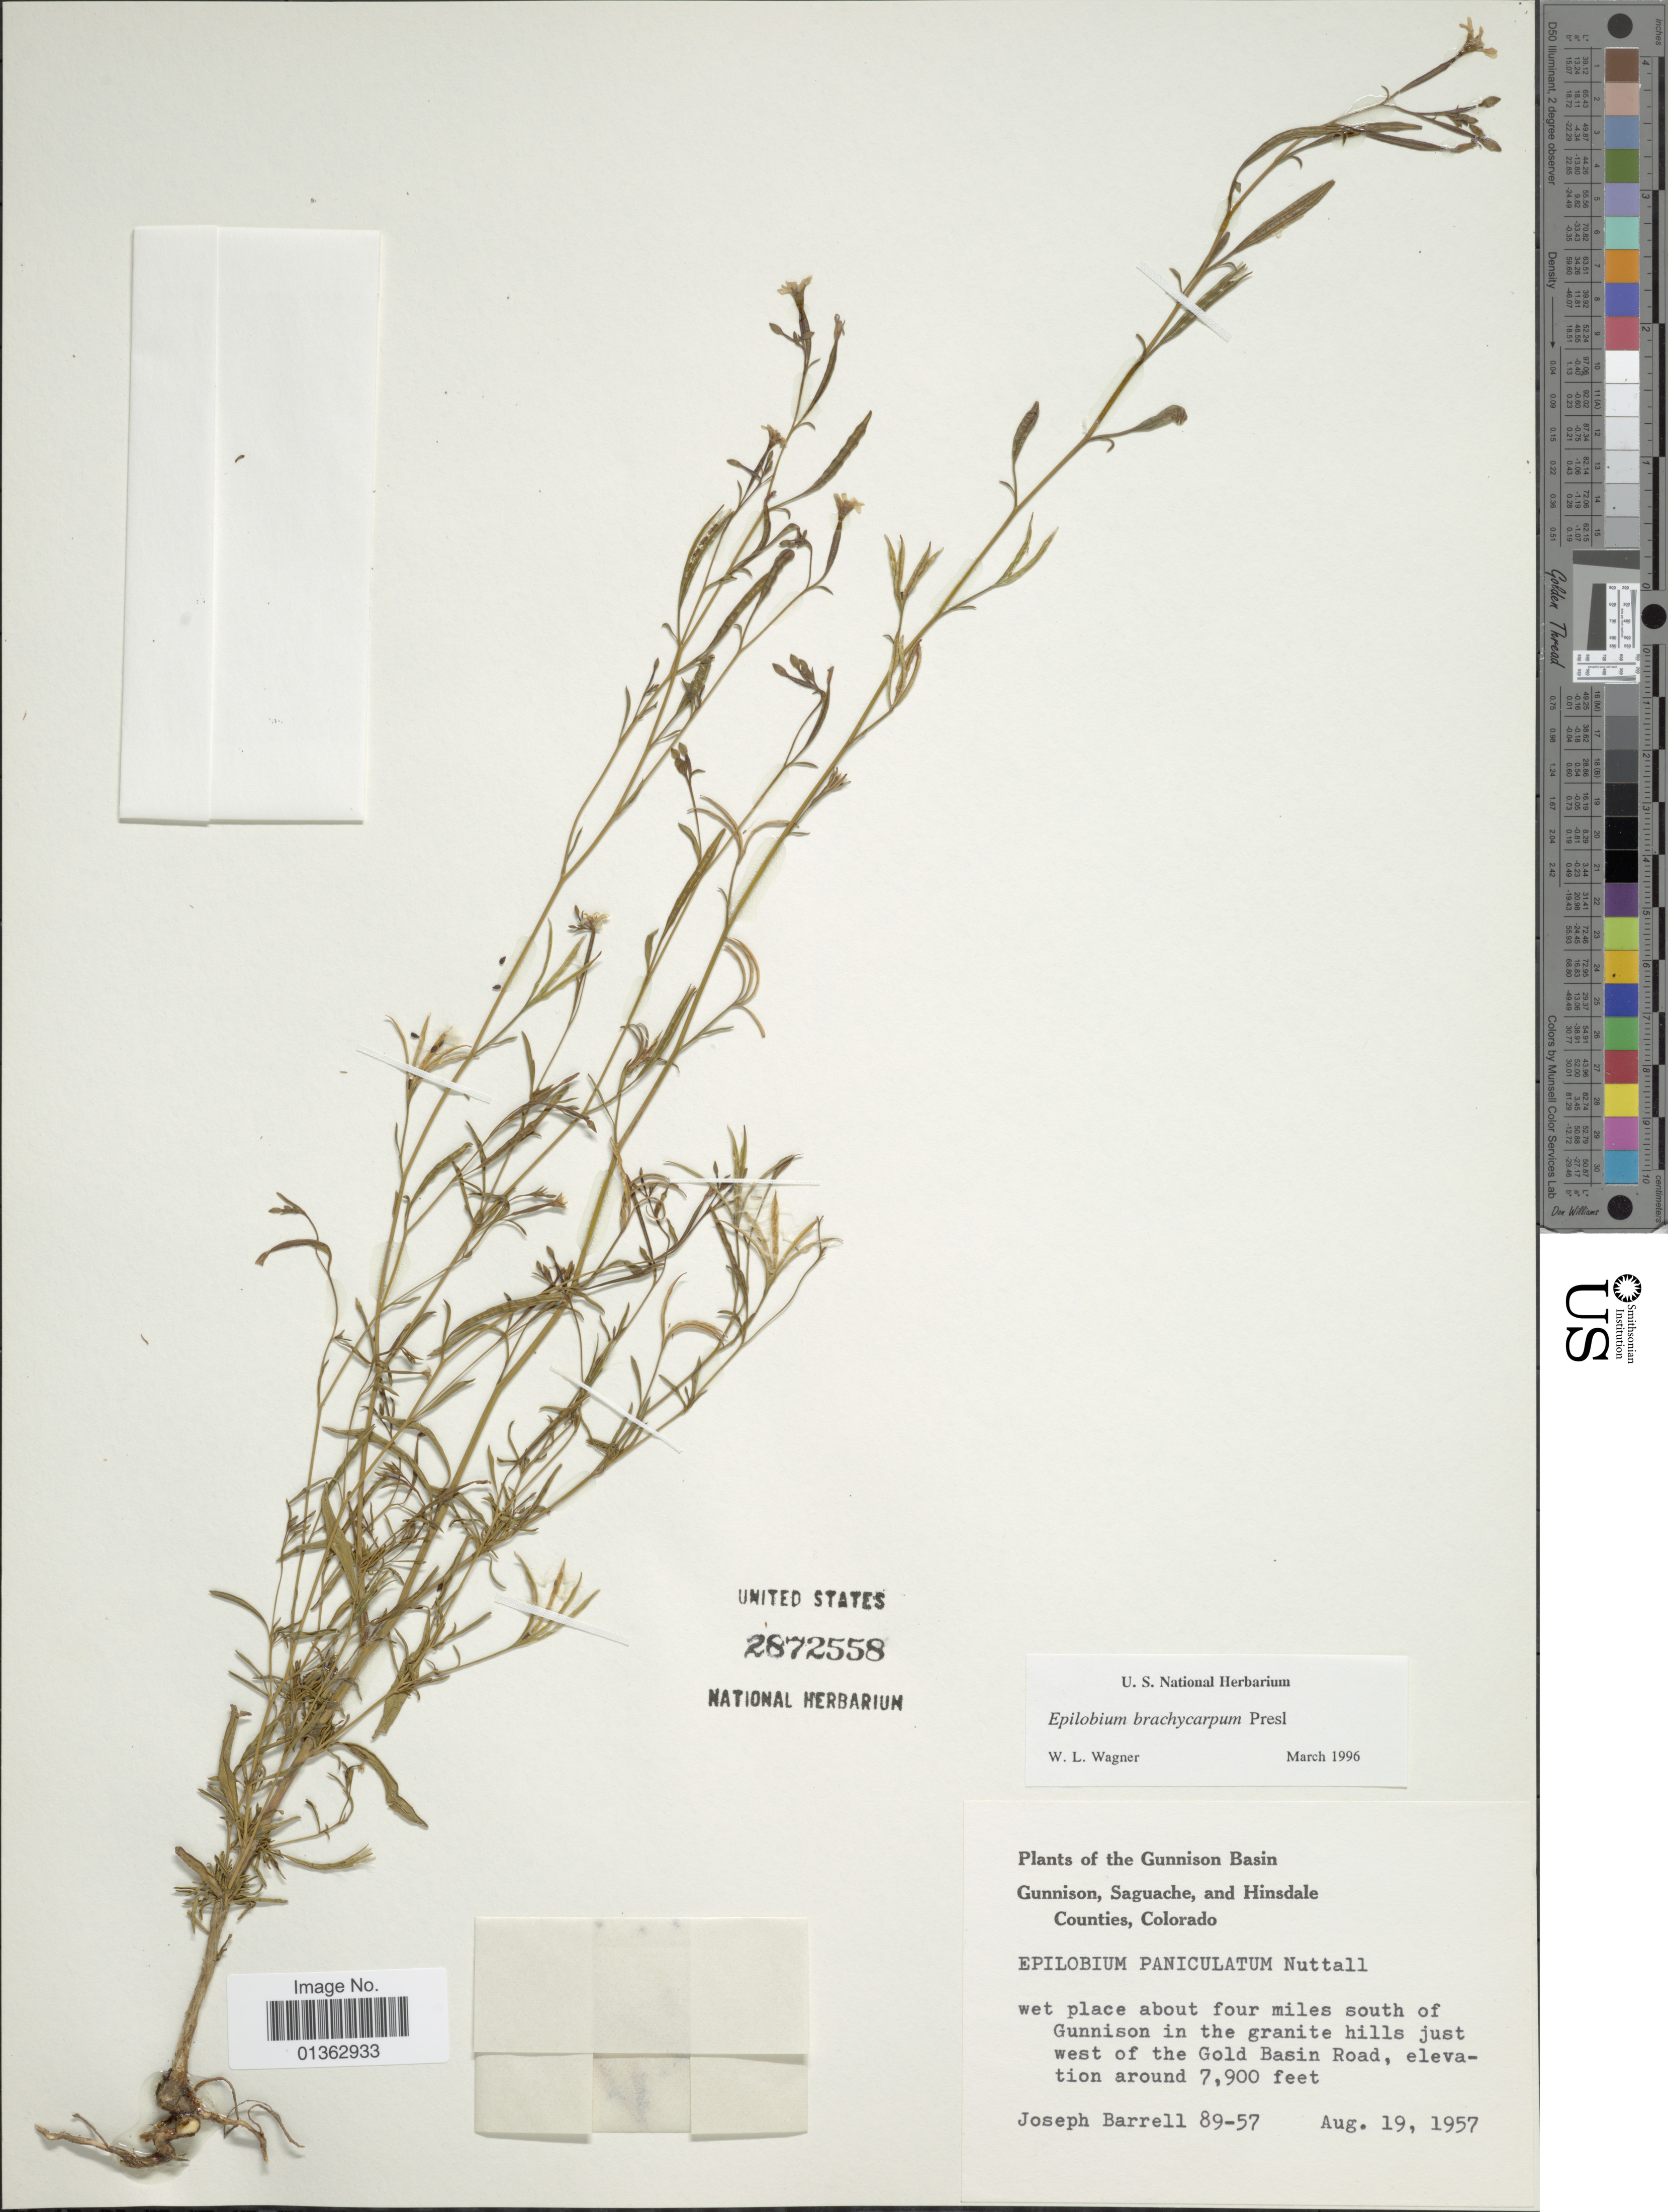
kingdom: Plantae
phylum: Tracheophyta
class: Magnoliopsida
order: Myrtales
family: Onagraceae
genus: Epilobium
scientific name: Epilobium brachycarpum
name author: C. Presl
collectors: J. Barrell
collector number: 89-57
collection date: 1957-08-19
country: United States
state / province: Colorado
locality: Gunnison, Saguache, and Hinsdale Counties. Wet place about four miles south of Gunnison in the granite hills just west of the Gold Basin Road.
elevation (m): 2408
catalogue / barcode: US 2872558